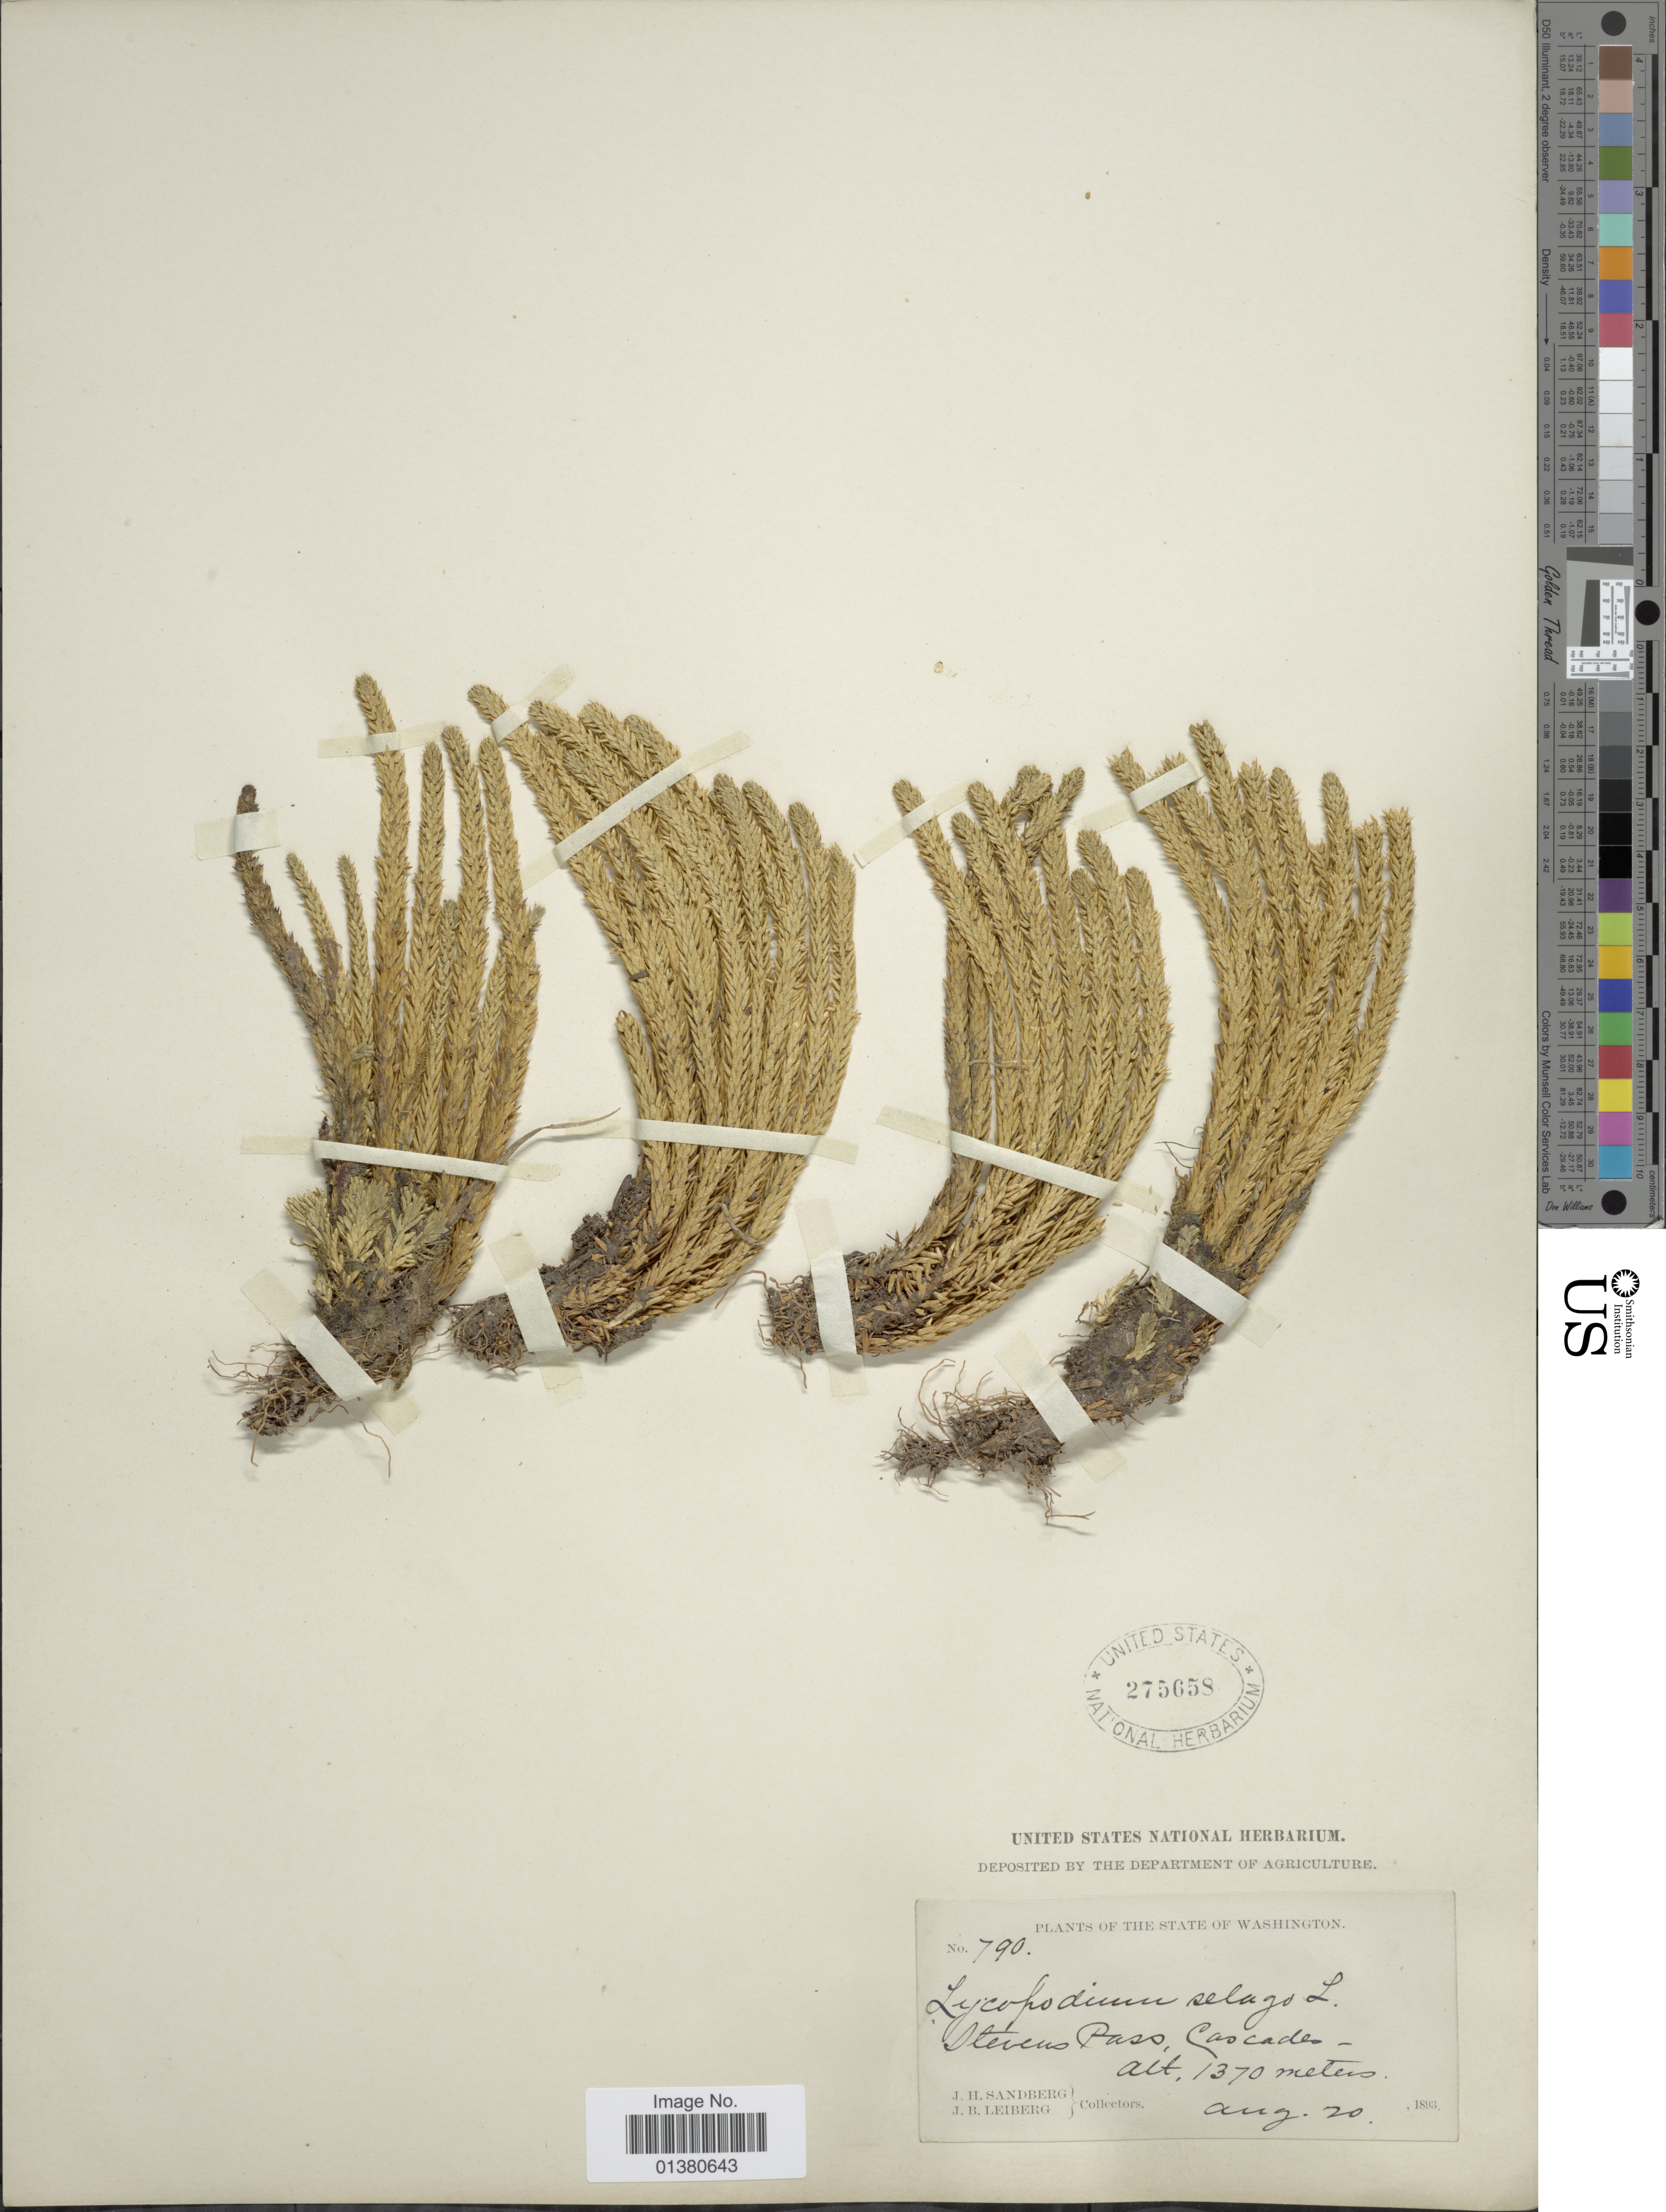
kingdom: Plantae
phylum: Tracheophyta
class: Lycopodiopsida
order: Lycopodiales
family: Lycopodiaceae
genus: Huperzia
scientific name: Huperzia selago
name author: (L.) Bernh. ex Schrank & Mart.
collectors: J. H. Sandberg & J. B. Leiberg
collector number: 790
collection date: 1893-08-20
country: United States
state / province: Washington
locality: Stevens Pass, cascades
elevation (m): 1370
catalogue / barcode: US 275658